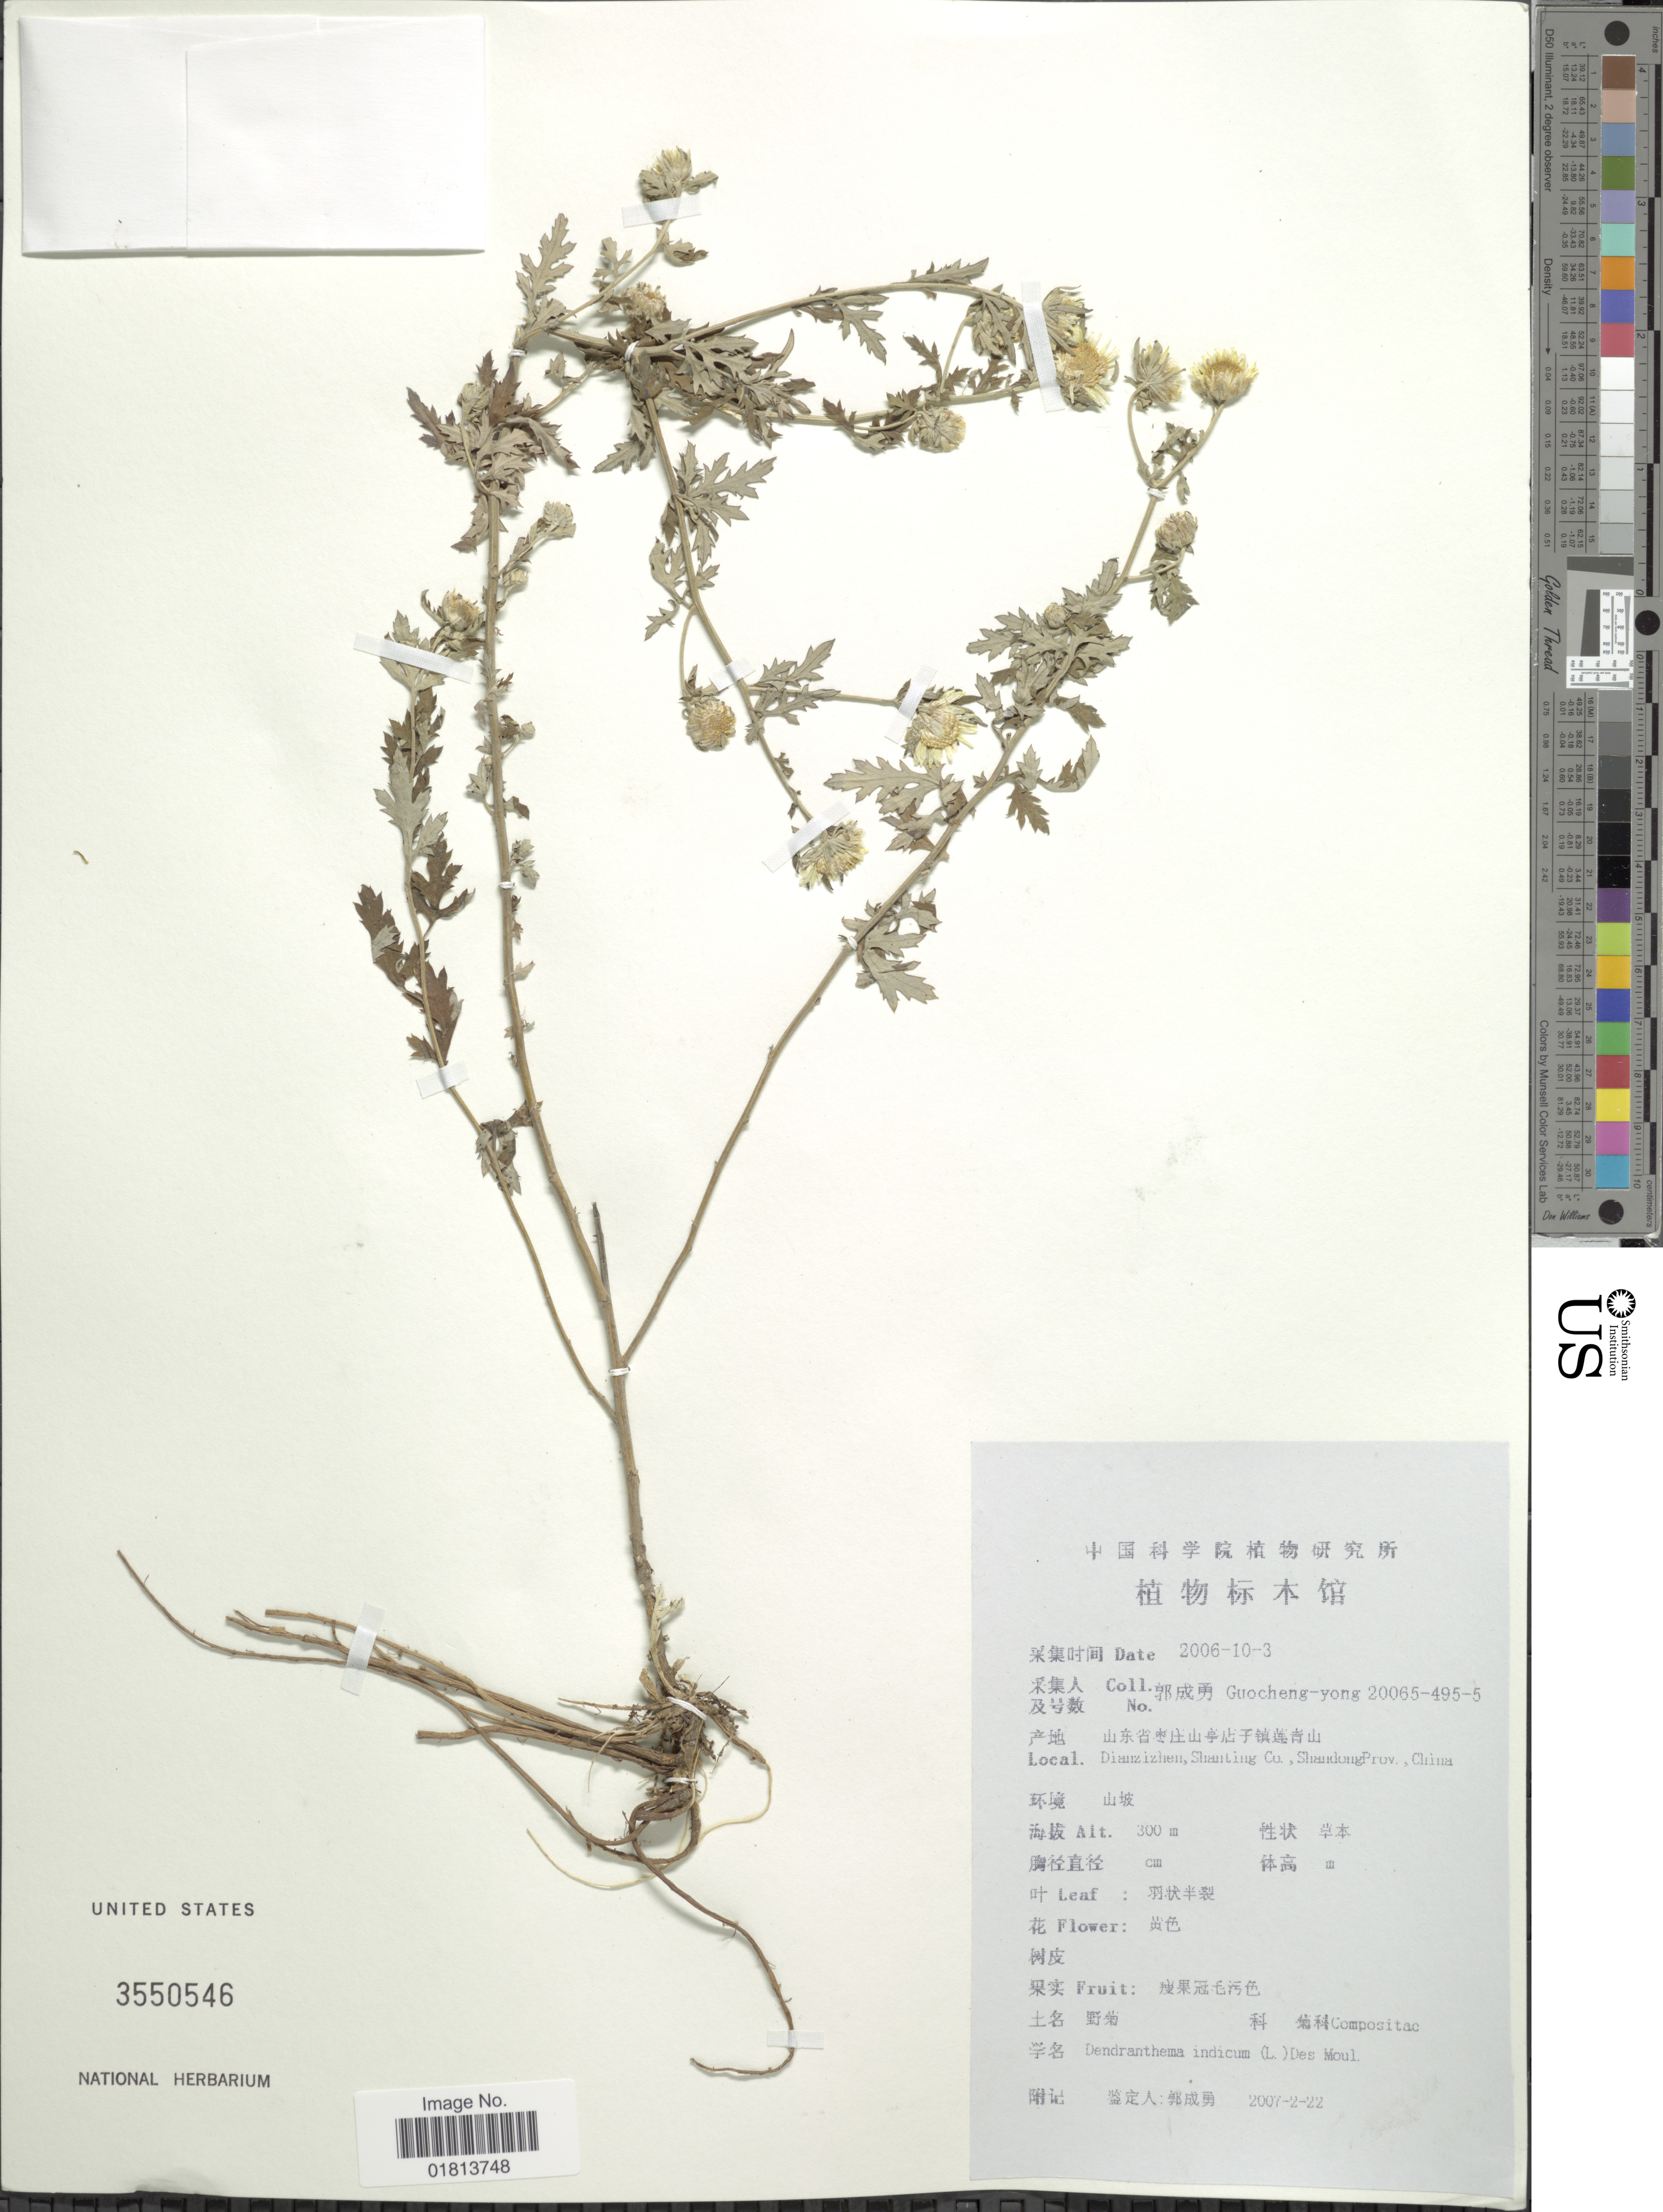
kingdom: Plantae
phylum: Tracheophyta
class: Magnoliopsida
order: Asterales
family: Asteraceae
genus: Dendranthema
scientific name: Dendranthema indicum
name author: (L.) Des Moul.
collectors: Guo cheng-yong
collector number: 20065-495-5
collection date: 2006-10-03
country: China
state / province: Shandong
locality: Dianzizhen, Shanting Co., Shandong Prov., China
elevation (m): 300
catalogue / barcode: US 3550546